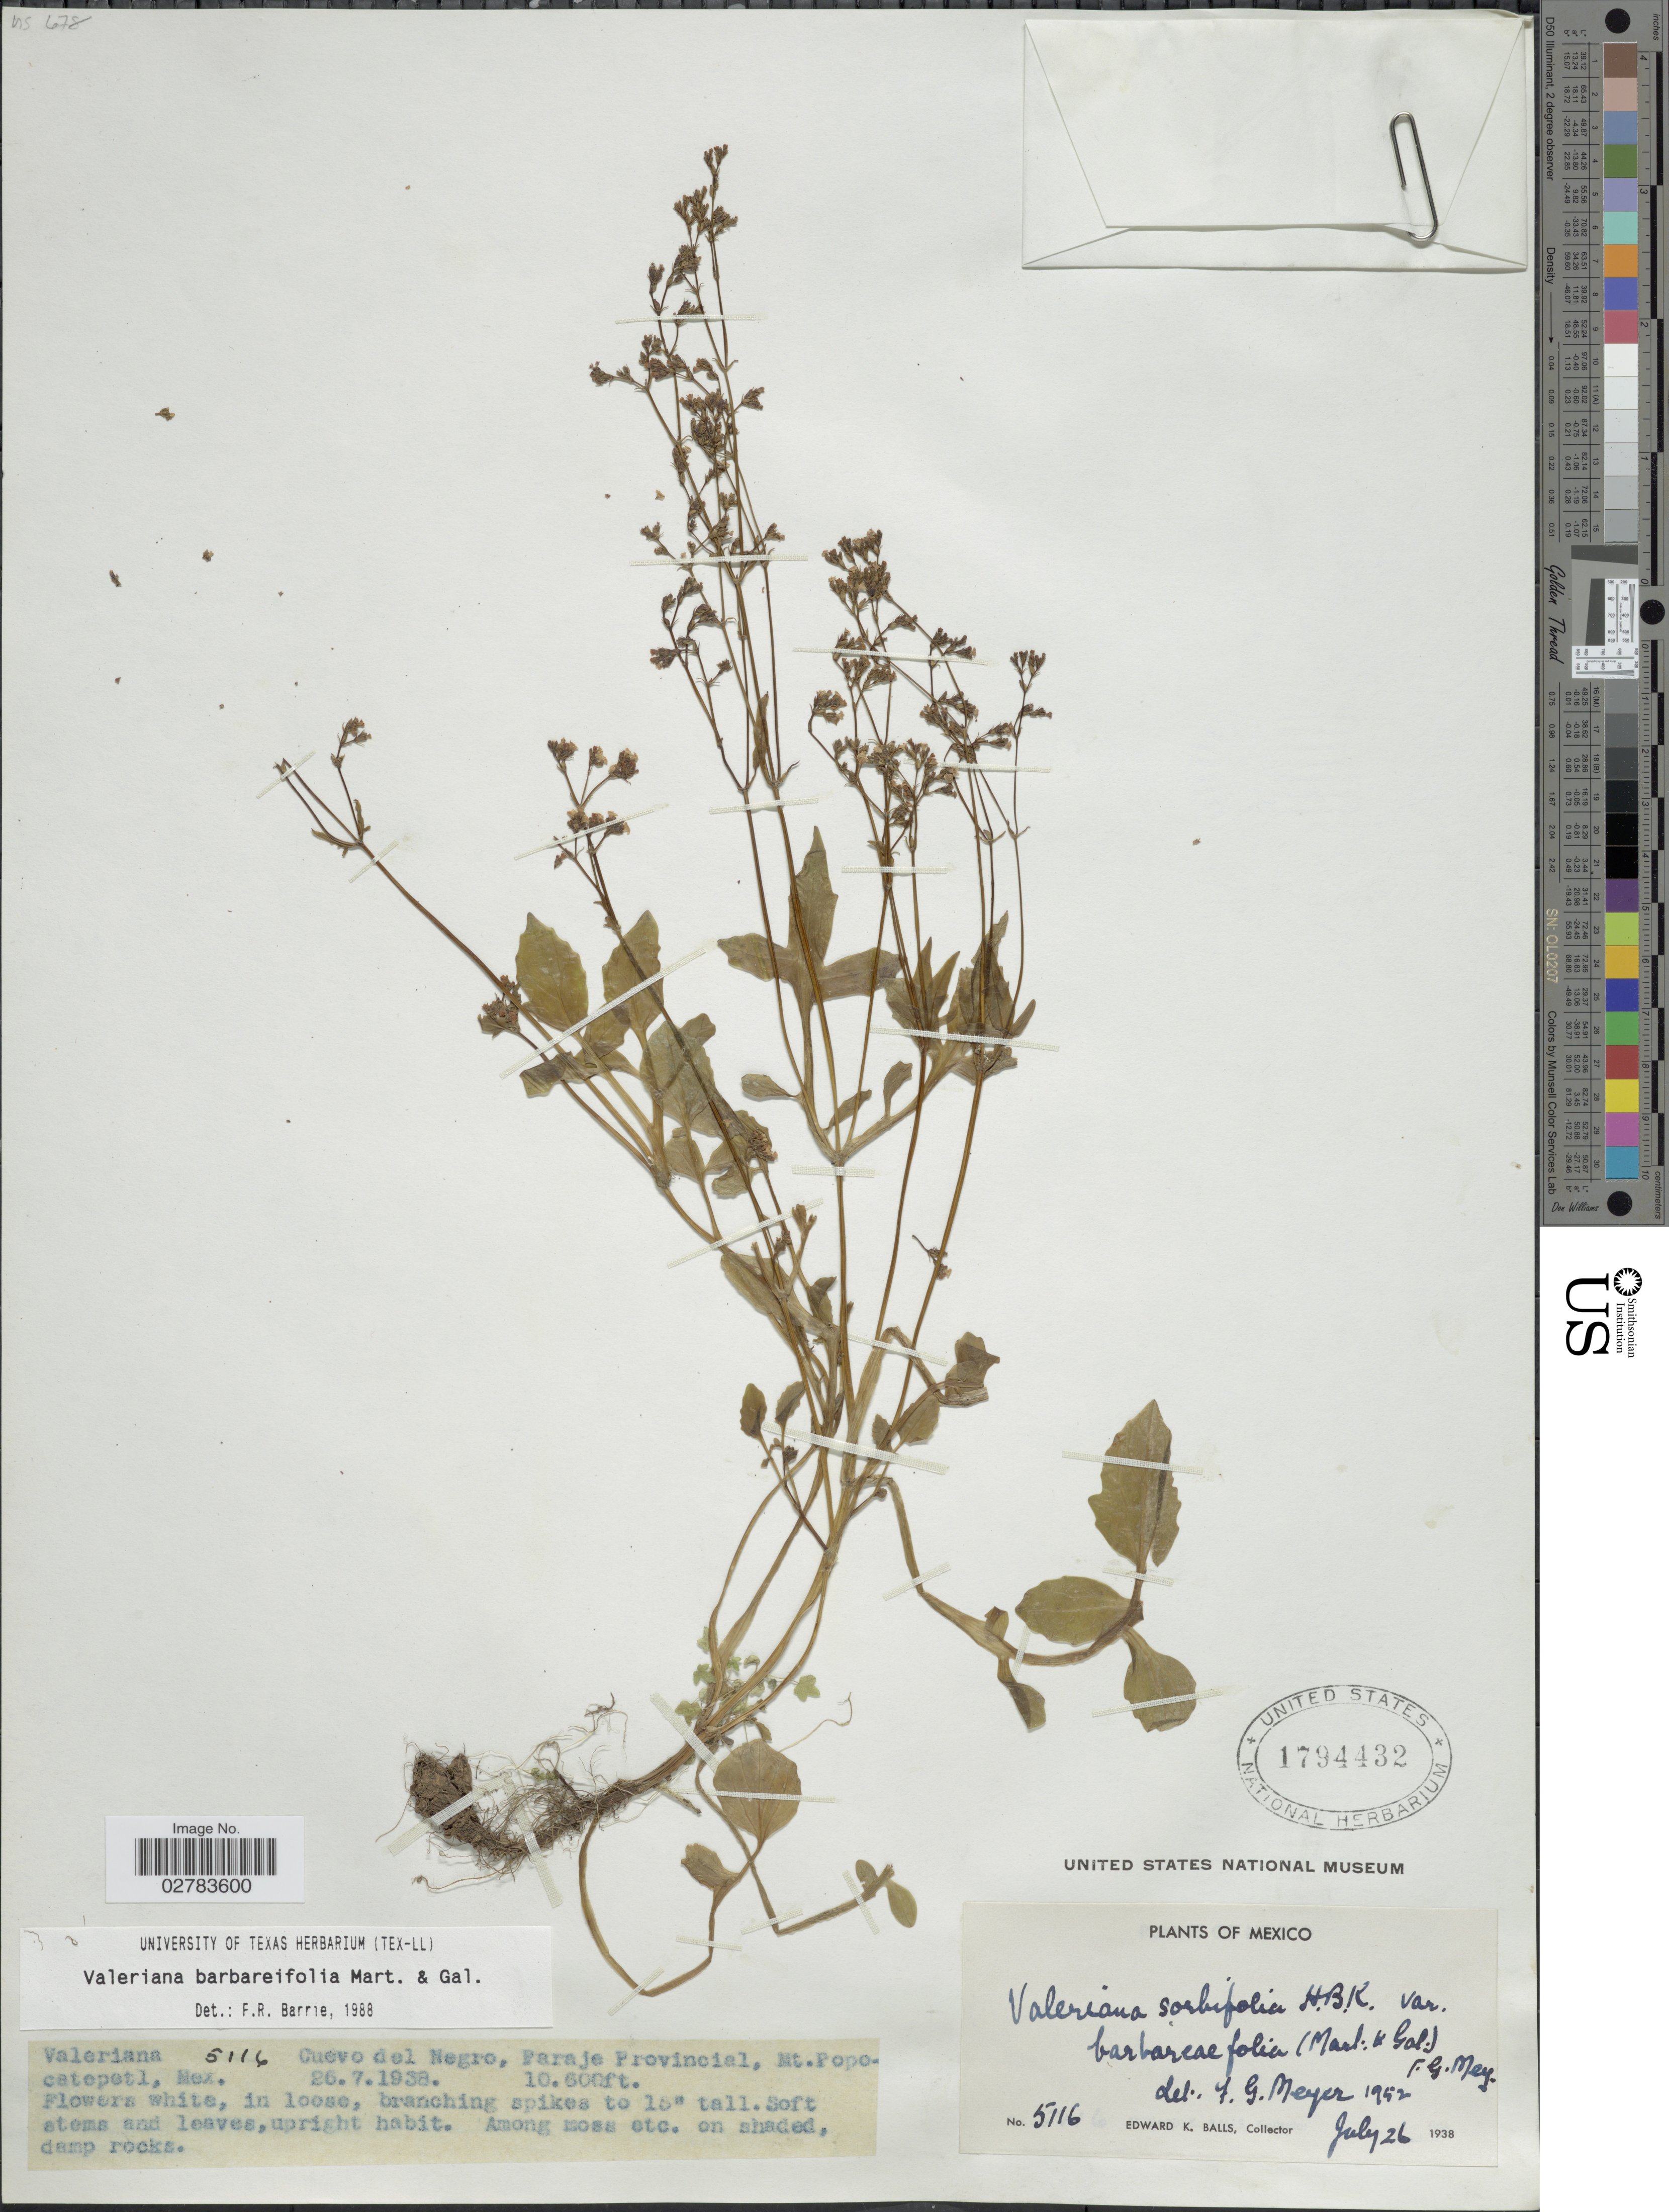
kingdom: Plantae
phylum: Tracheophyta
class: Magnoliopsida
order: Dipsacales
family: Caprifoliaceae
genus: Valeriana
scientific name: Valeriana barbareifolia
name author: M. Martens & Galeotti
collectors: E. K. Balls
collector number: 5116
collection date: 1938-07-26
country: Mexico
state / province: México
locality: Cuevo del Negro, Paraje Provincial, Mt. Popocatepetl.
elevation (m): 3231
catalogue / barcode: US 1794432